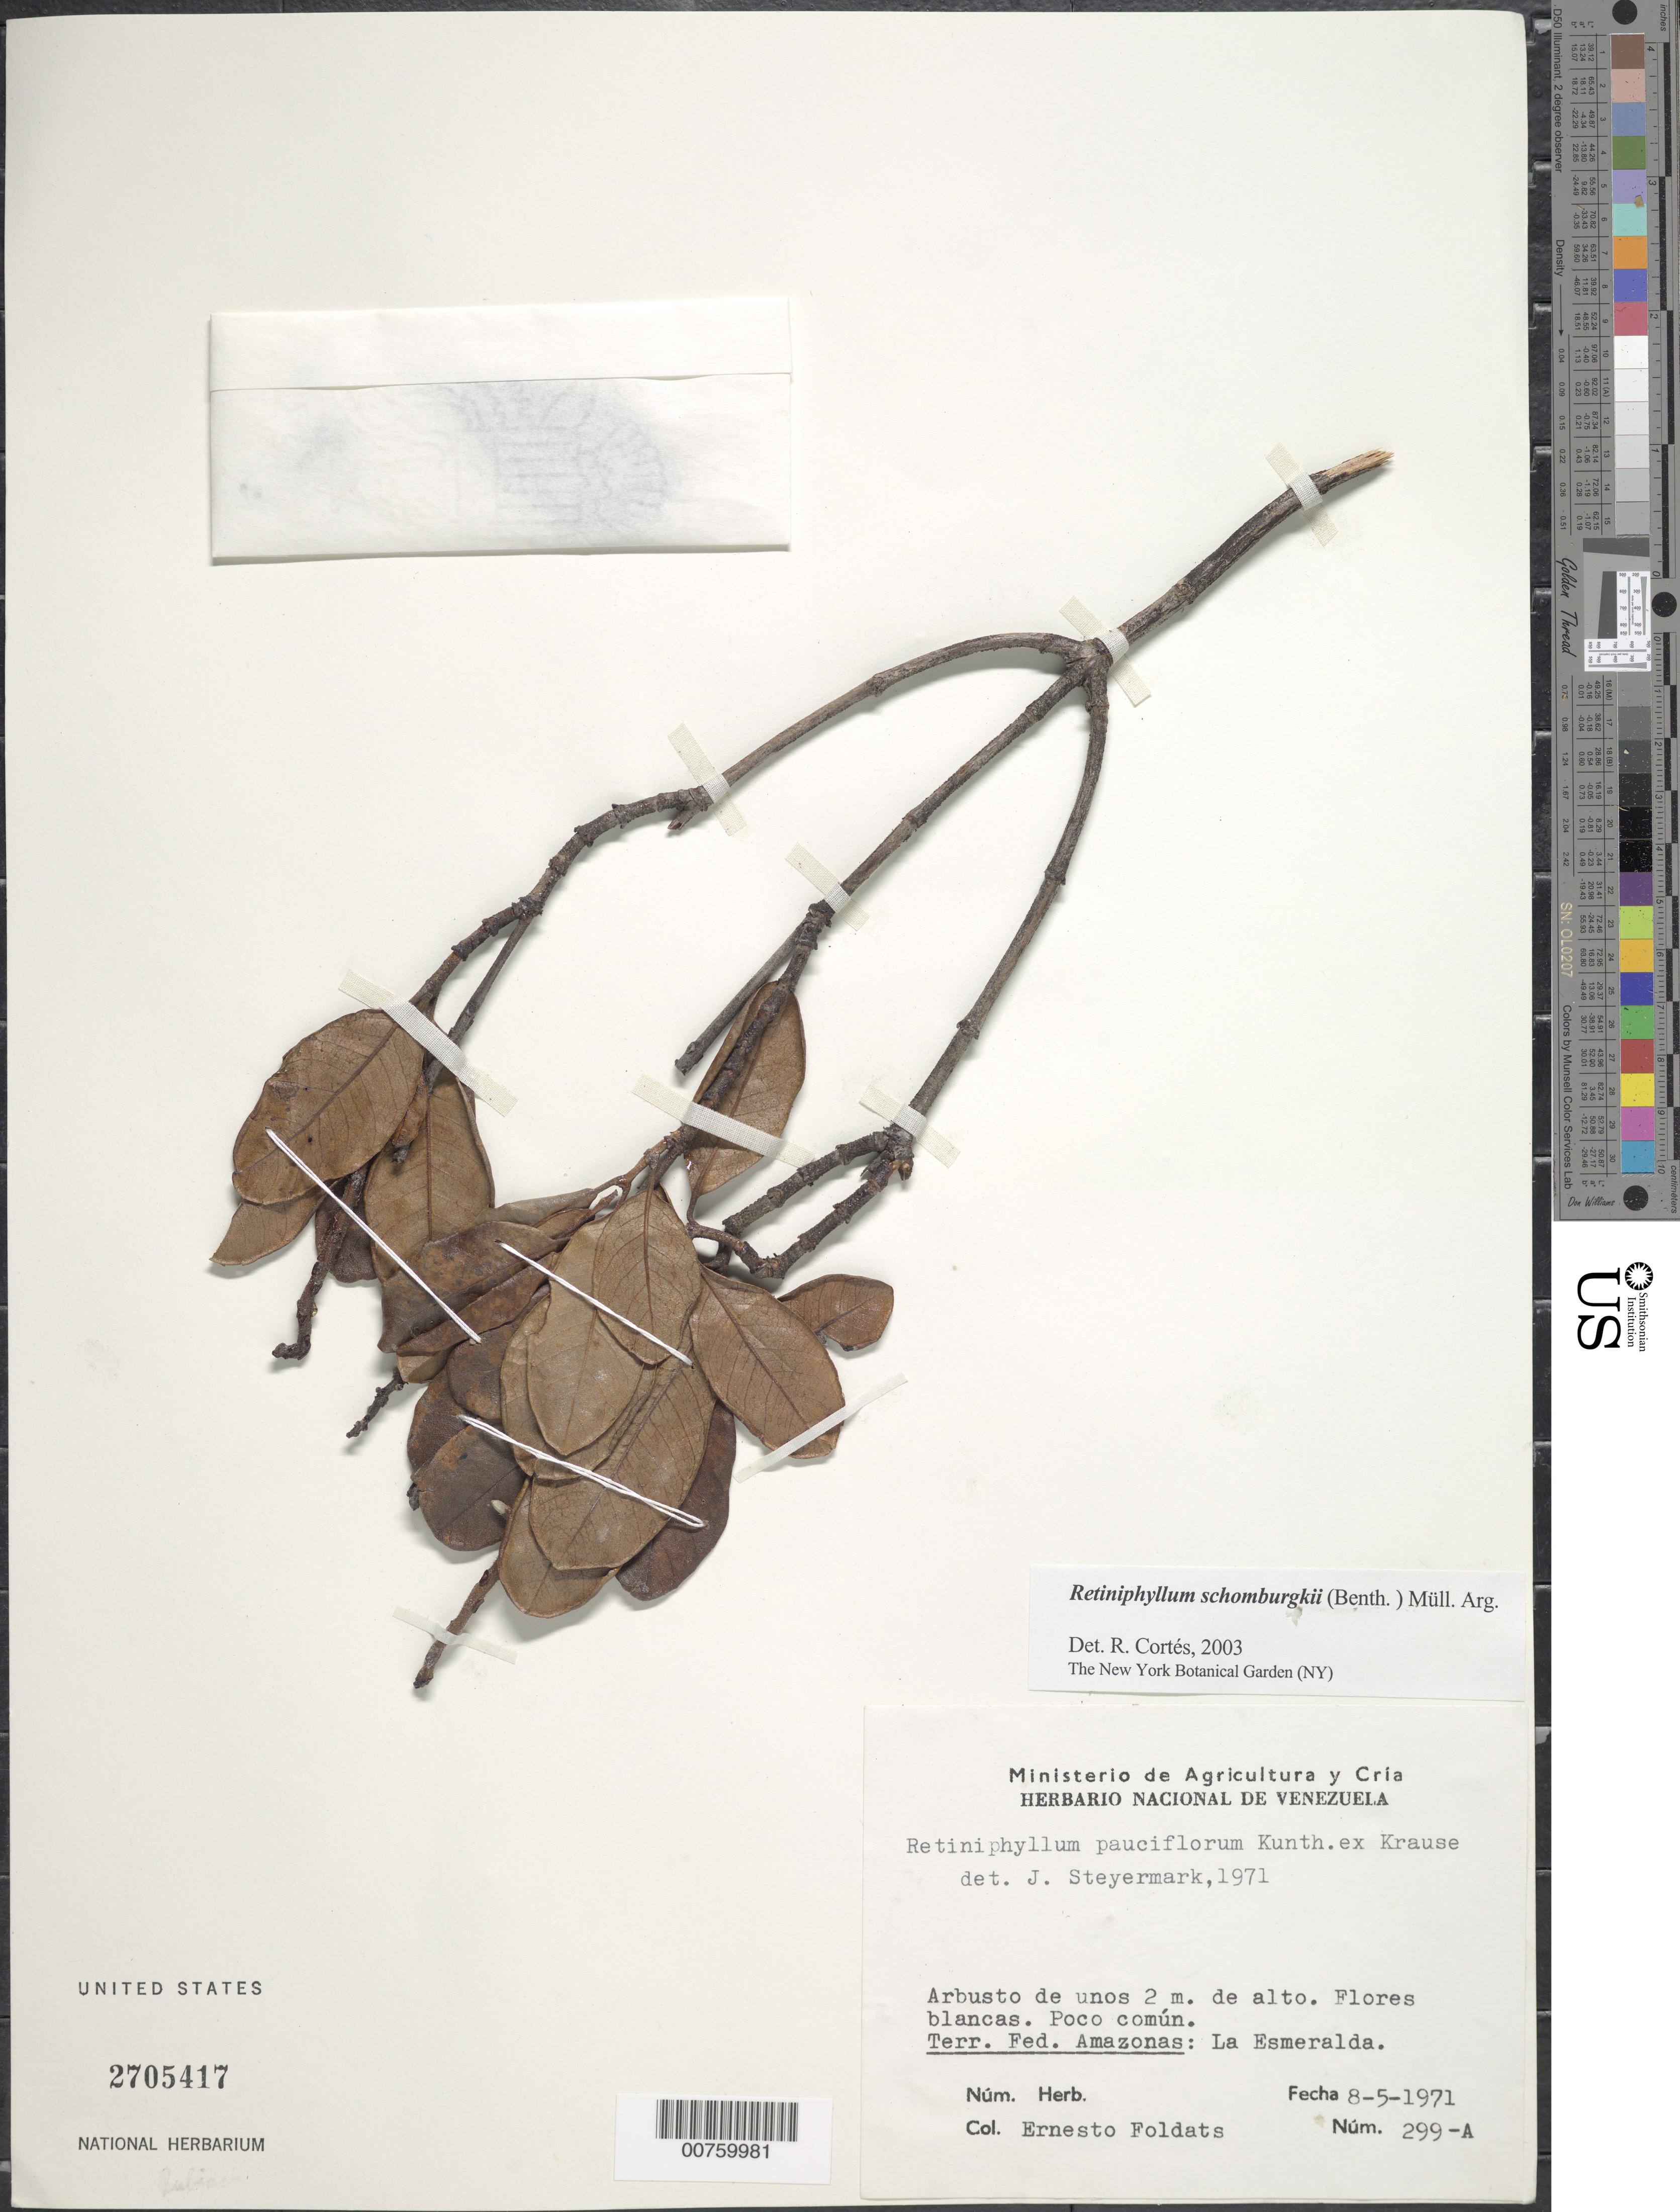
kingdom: Plantae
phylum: Tracheophyta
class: Magnoliopsida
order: Gentianales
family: Rubiaceae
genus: Retiniphyllum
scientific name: Retiniphyllum schomburgkii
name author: (Benth.) Müll. Arg.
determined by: Cortes R., G.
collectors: E. Foldats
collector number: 299 A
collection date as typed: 8-May-71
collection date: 1971-05-08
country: Venezuela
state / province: Amazonas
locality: La Esmeralda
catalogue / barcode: US 2705417